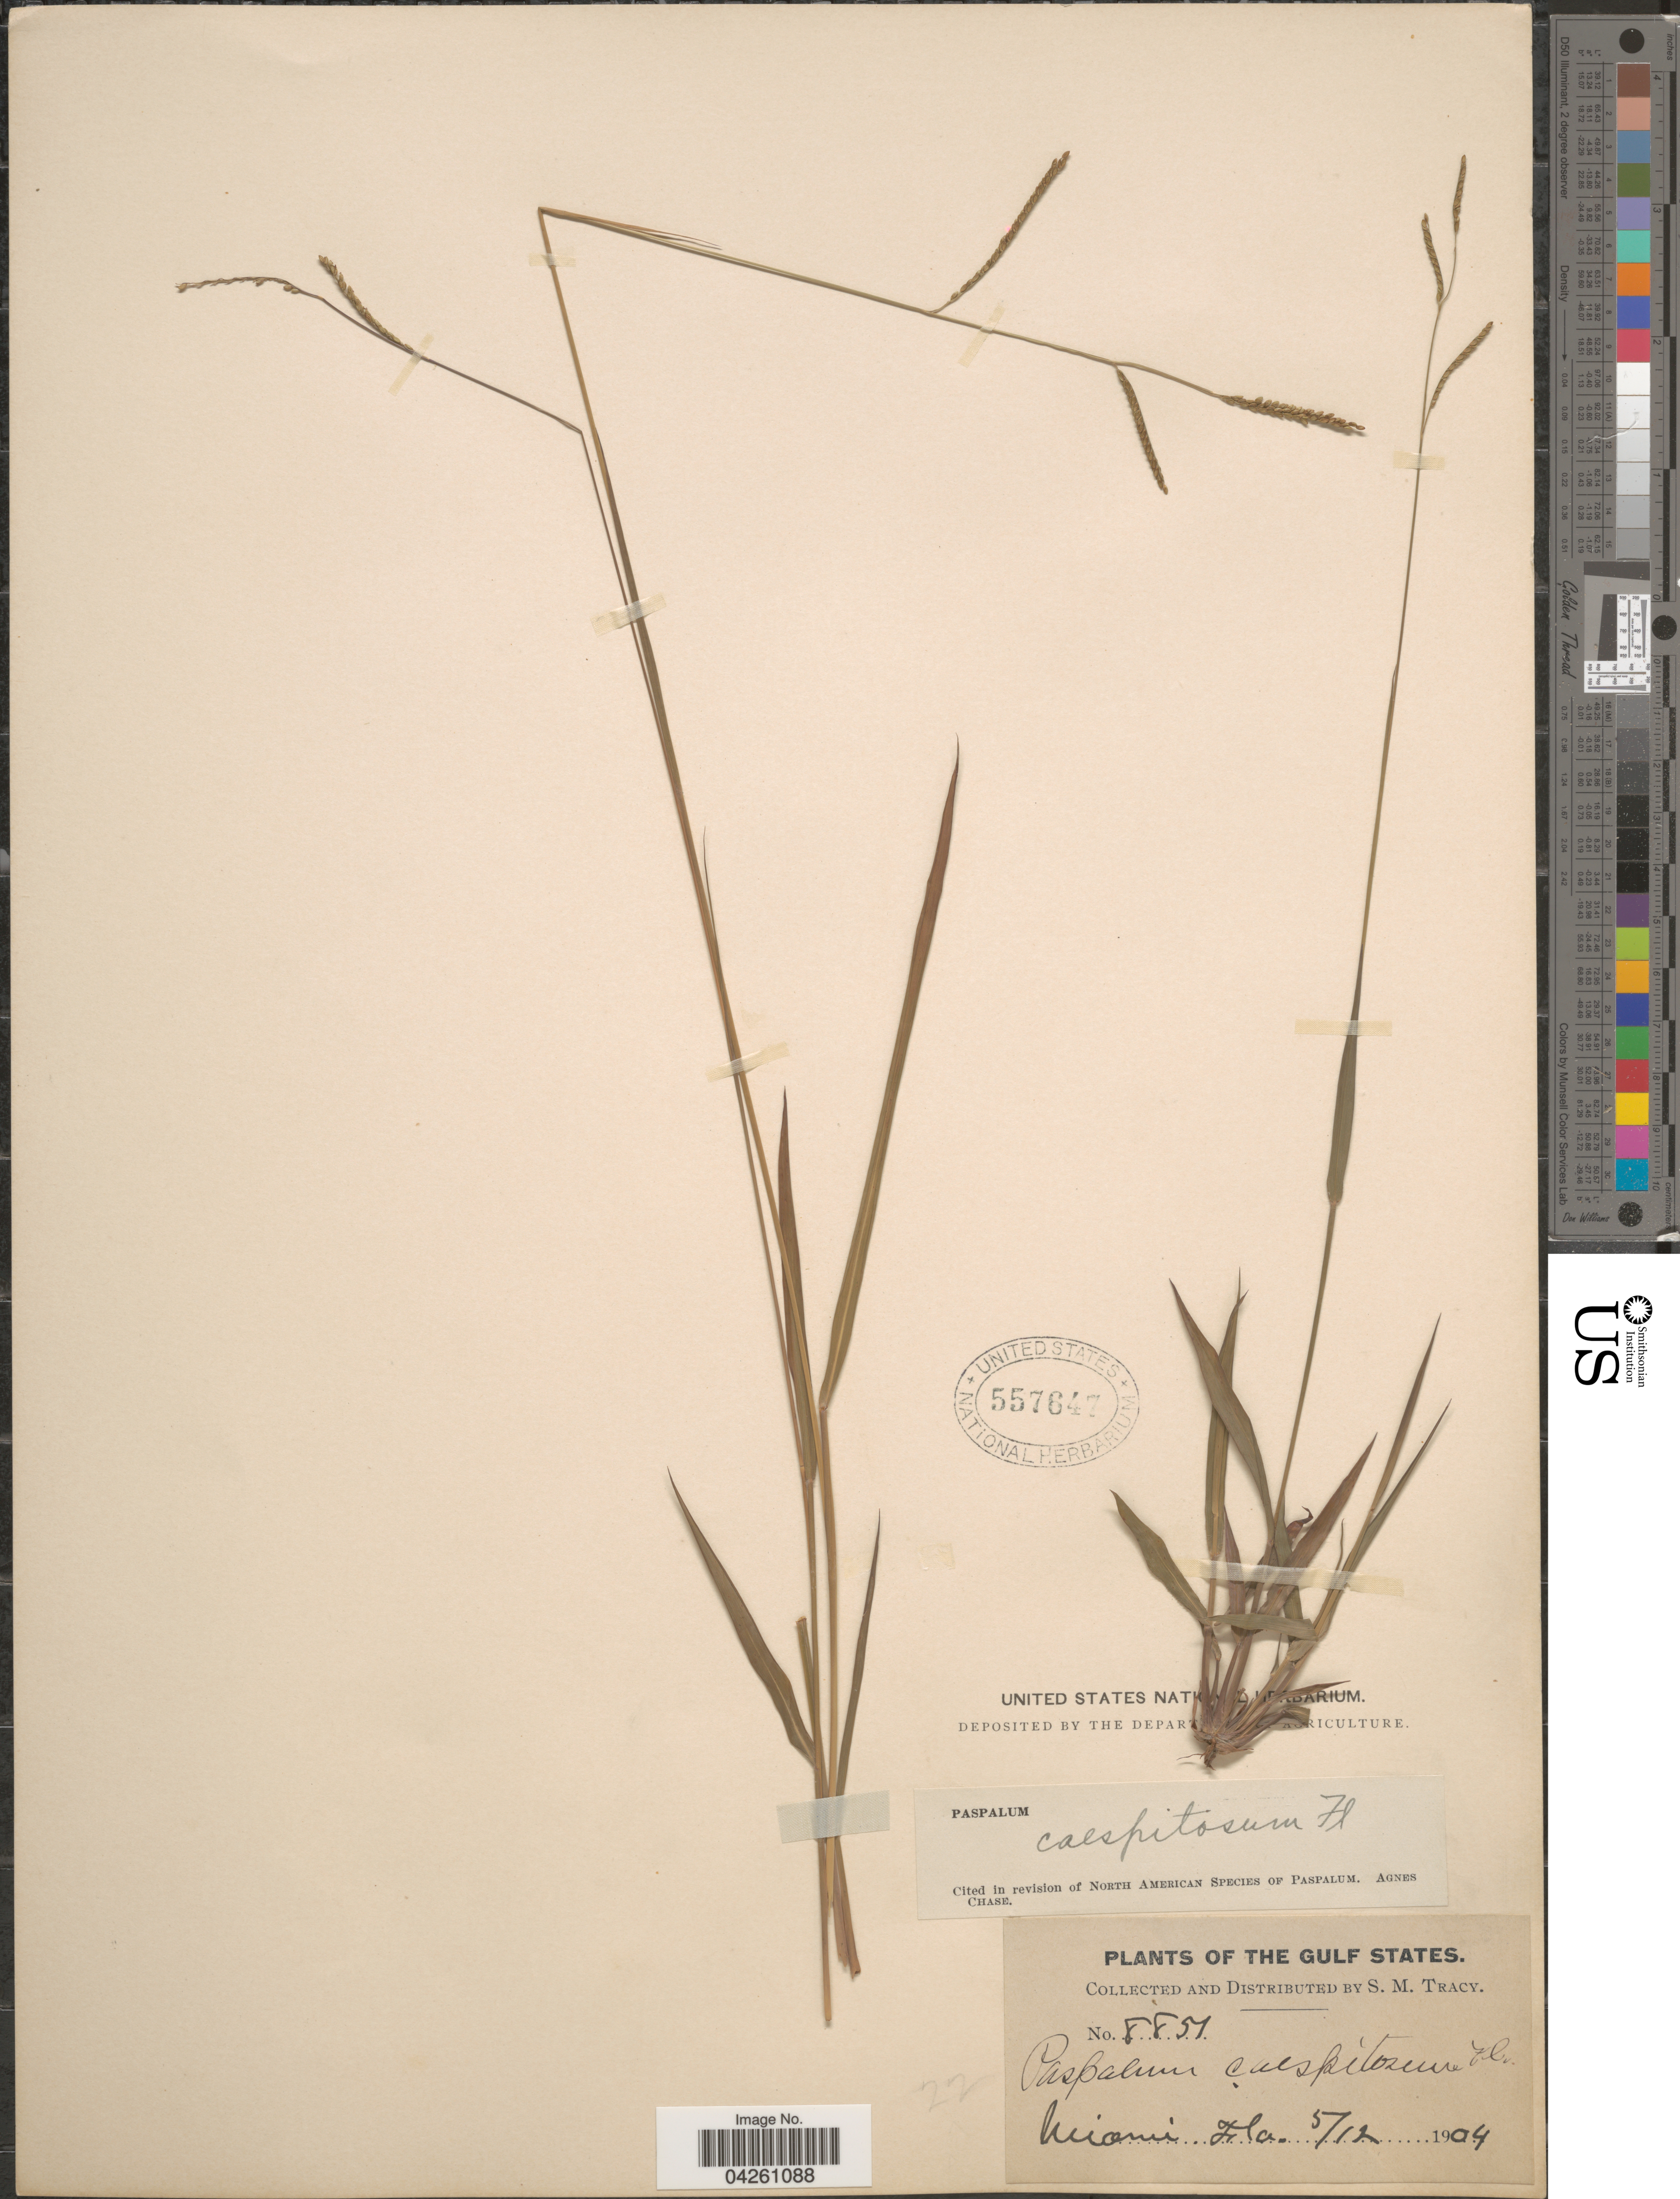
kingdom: Plantae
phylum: Tracheophyta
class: Liliopsida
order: Poales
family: Poaceae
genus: Paspalum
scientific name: Paspalum caespitosum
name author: Flüggé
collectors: S. M. Tracy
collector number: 8851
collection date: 1904-05-12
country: United States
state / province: Florida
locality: The Gulf States. Miami.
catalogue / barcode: US 557647